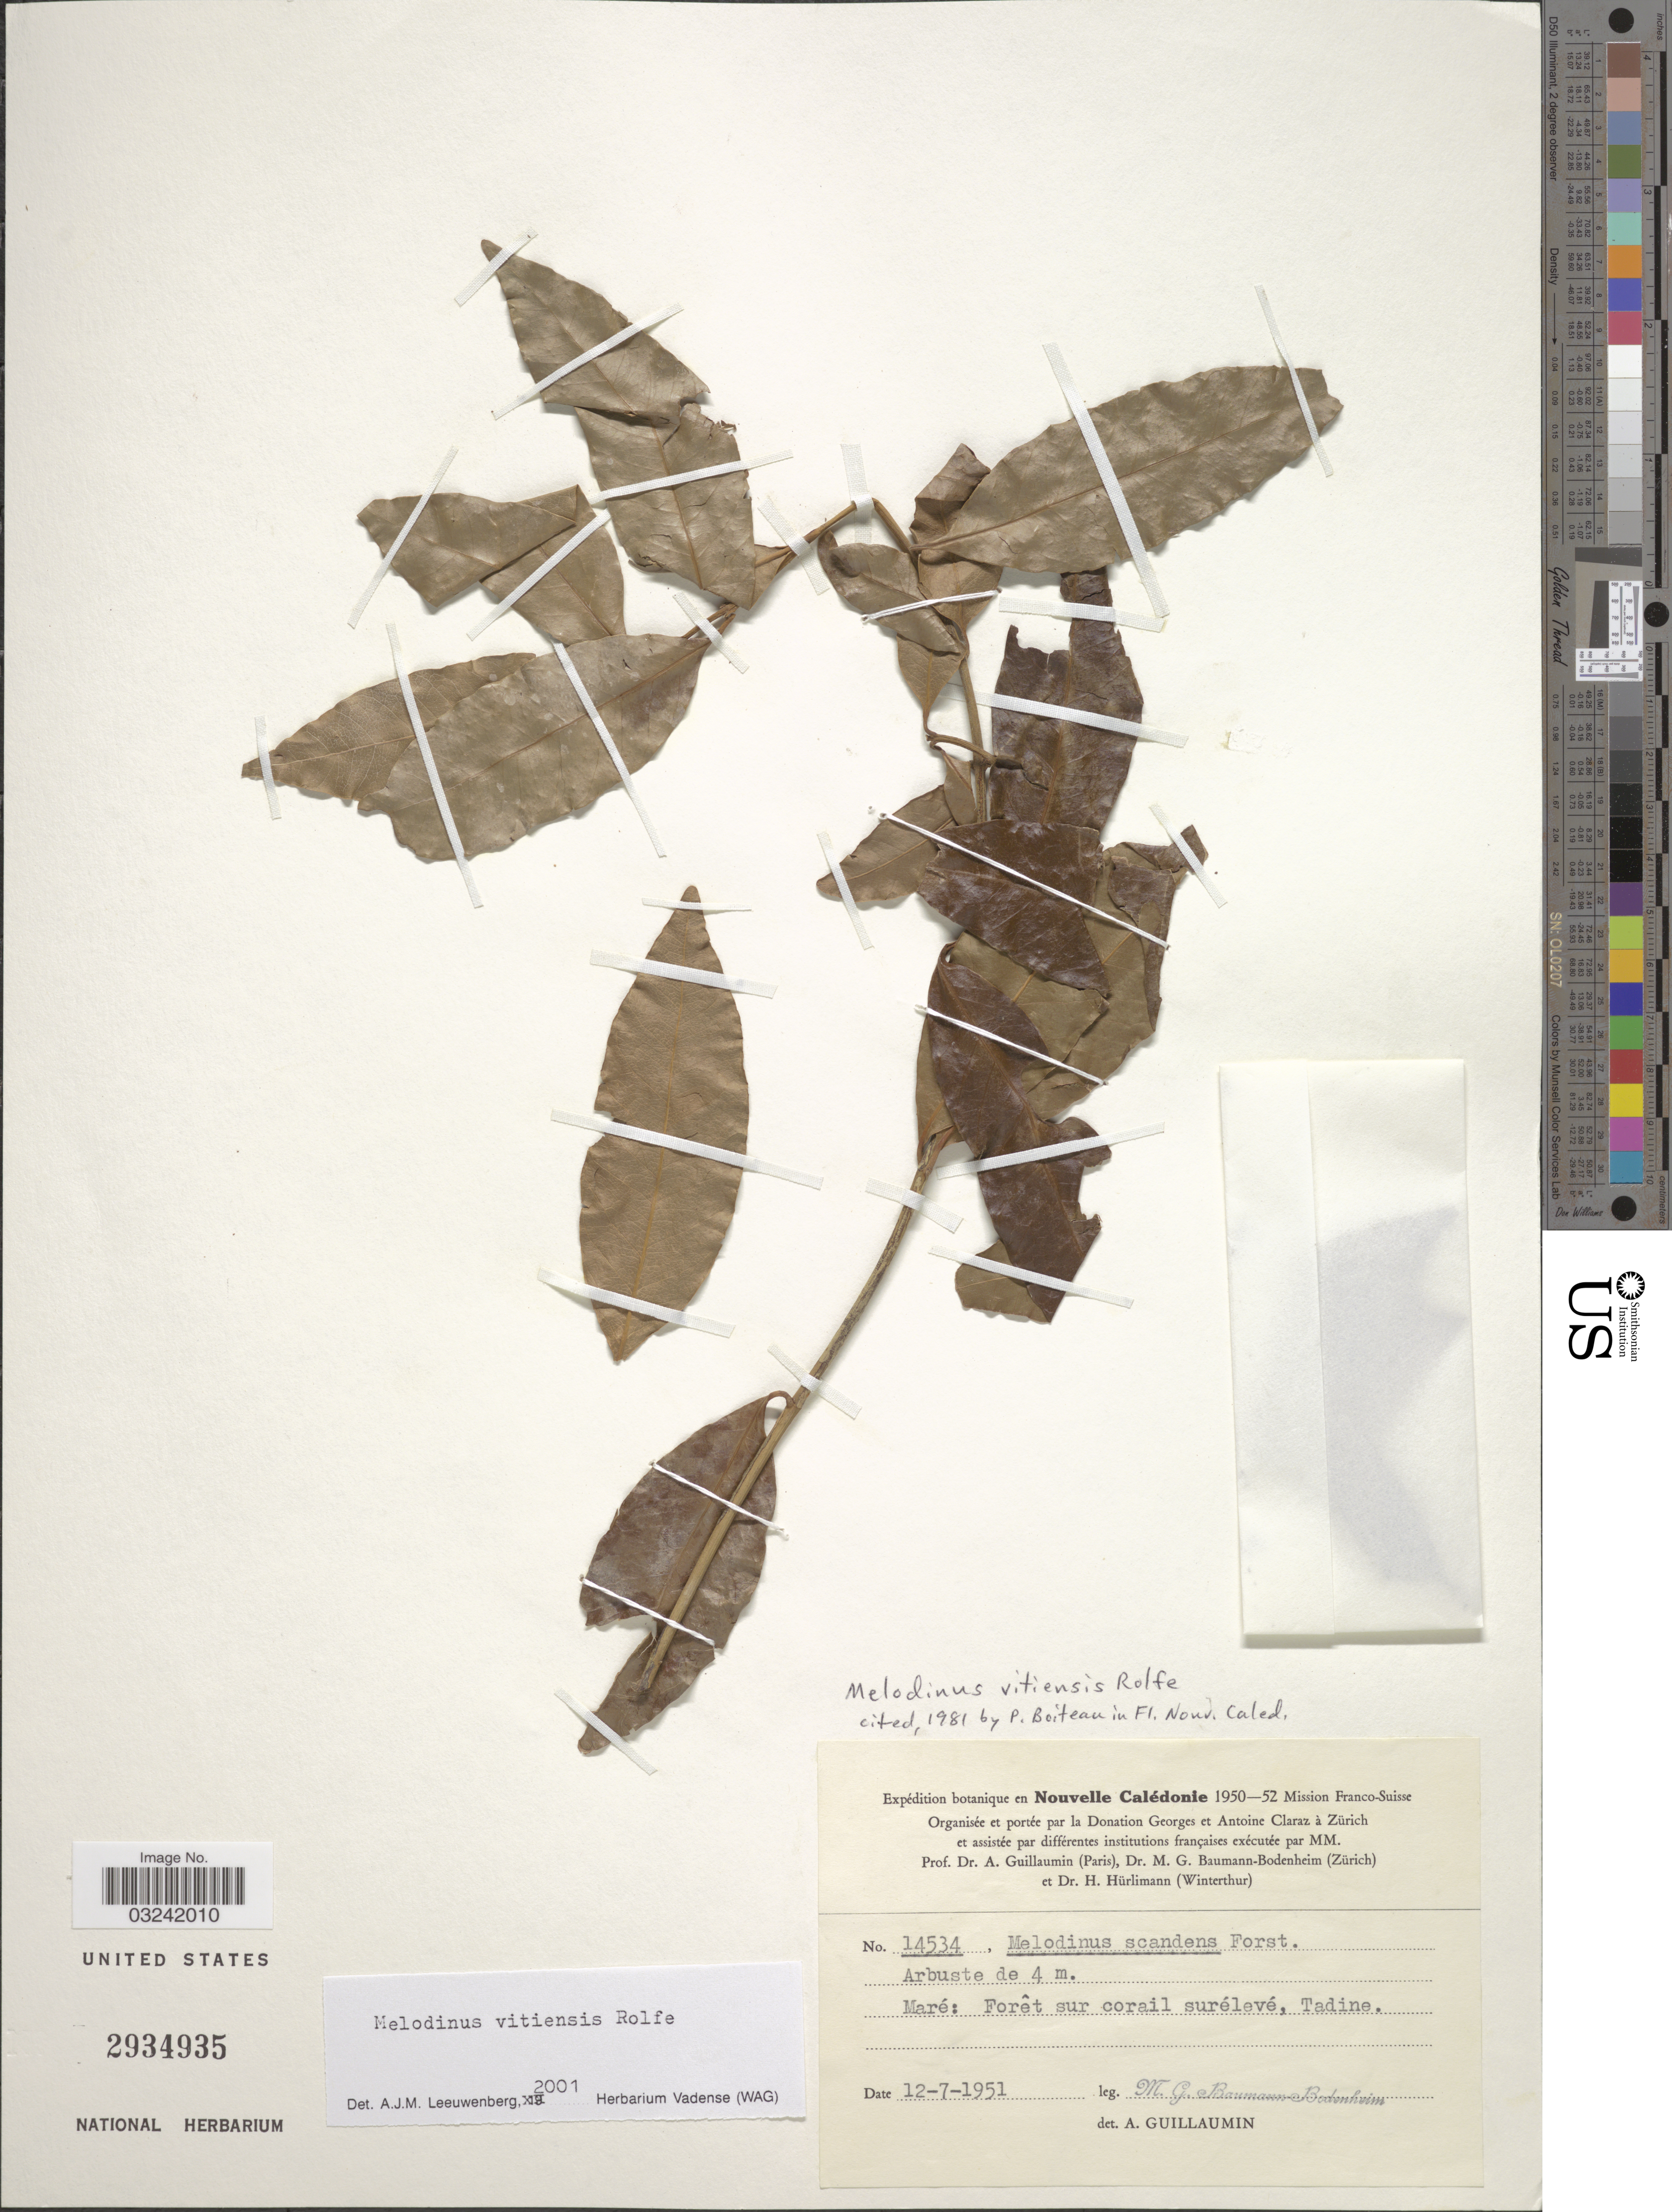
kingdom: Plantae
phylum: Tracheophyta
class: Magnoliopsida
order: Gentianales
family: Apocynaceae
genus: Melodinus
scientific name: Melodinus vitiensis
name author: Rolfe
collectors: M. G. Baumann-Bodenheim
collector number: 14534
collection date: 1951-07-12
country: New Caledonia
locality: Maré: Forêt sur corail surélevé, Tadine.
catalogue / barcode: US 2934935